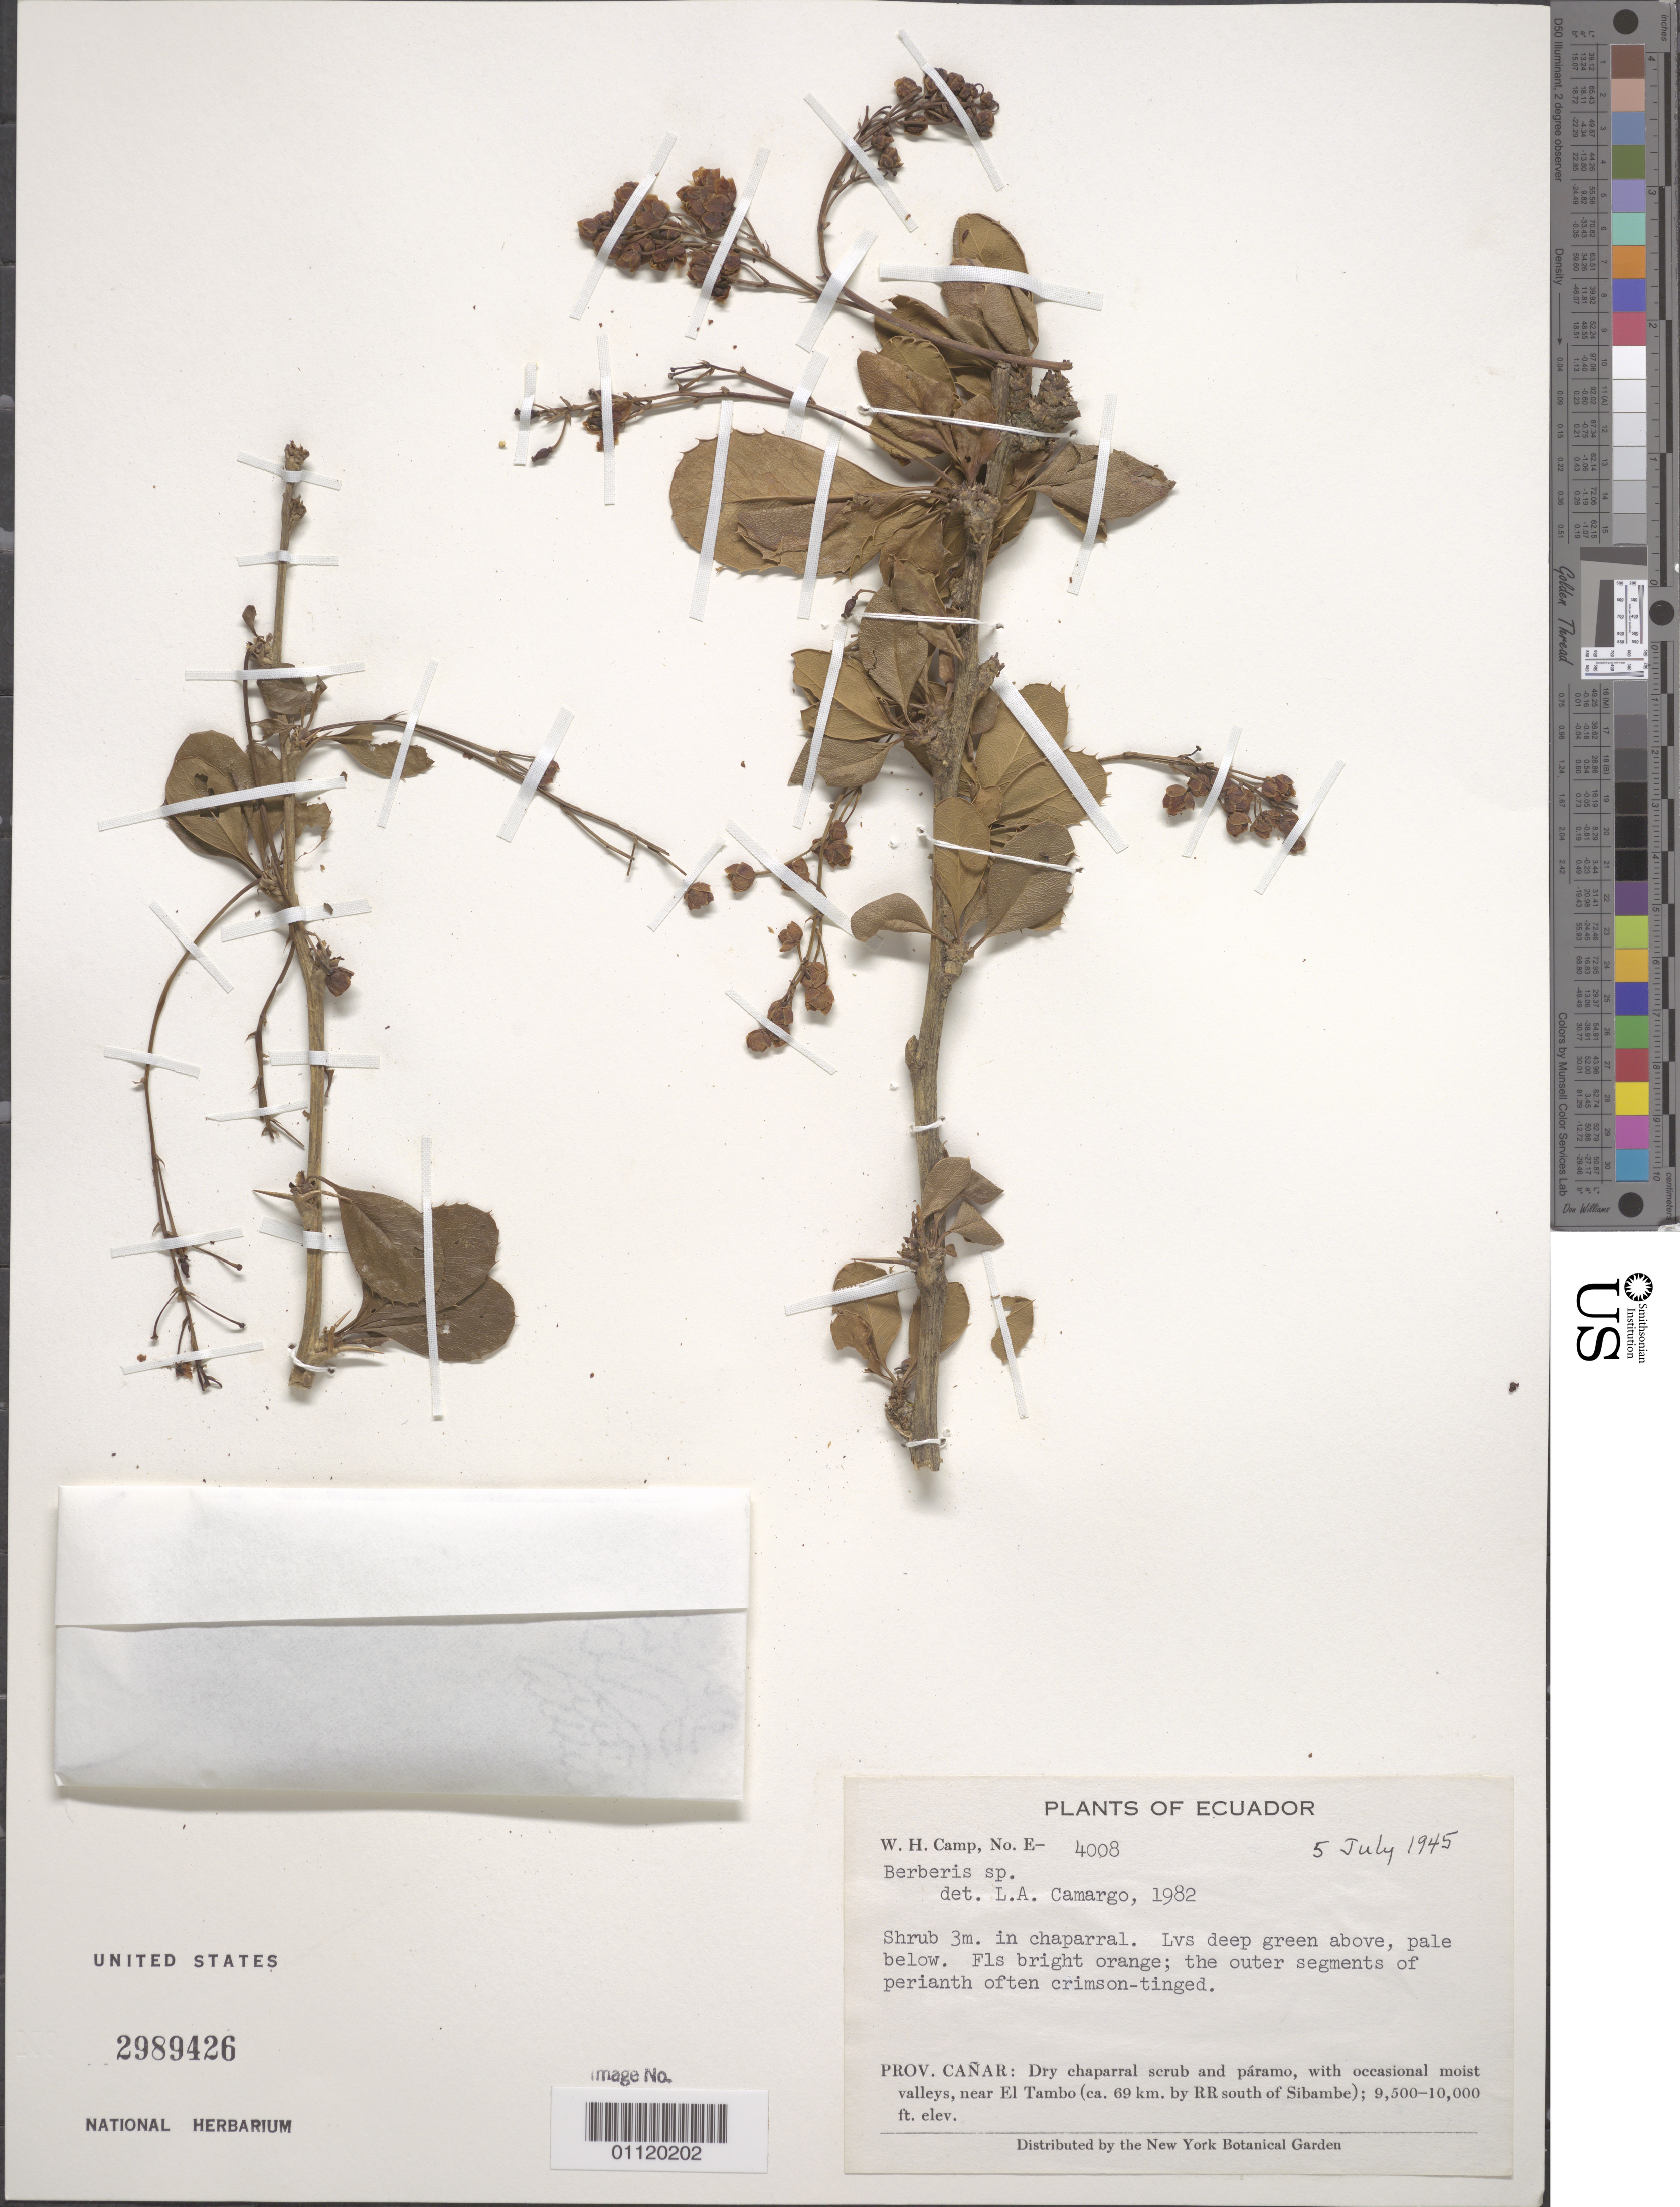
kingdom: Plantae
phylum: Tracheophyta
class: Magnoliopsida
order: Ranunculales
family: Berberidaceae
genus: Berberis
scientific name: Berberis hallii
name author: Hieron.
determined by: Ulloa, C.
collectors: W. H. Camp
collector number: E-4008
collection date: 1945-07-05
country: Ecuador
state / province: Cañar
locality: Near El Tambo (ca. 69 km. by RR south of Sibambe).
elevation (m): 9500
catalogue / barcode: US 2989426